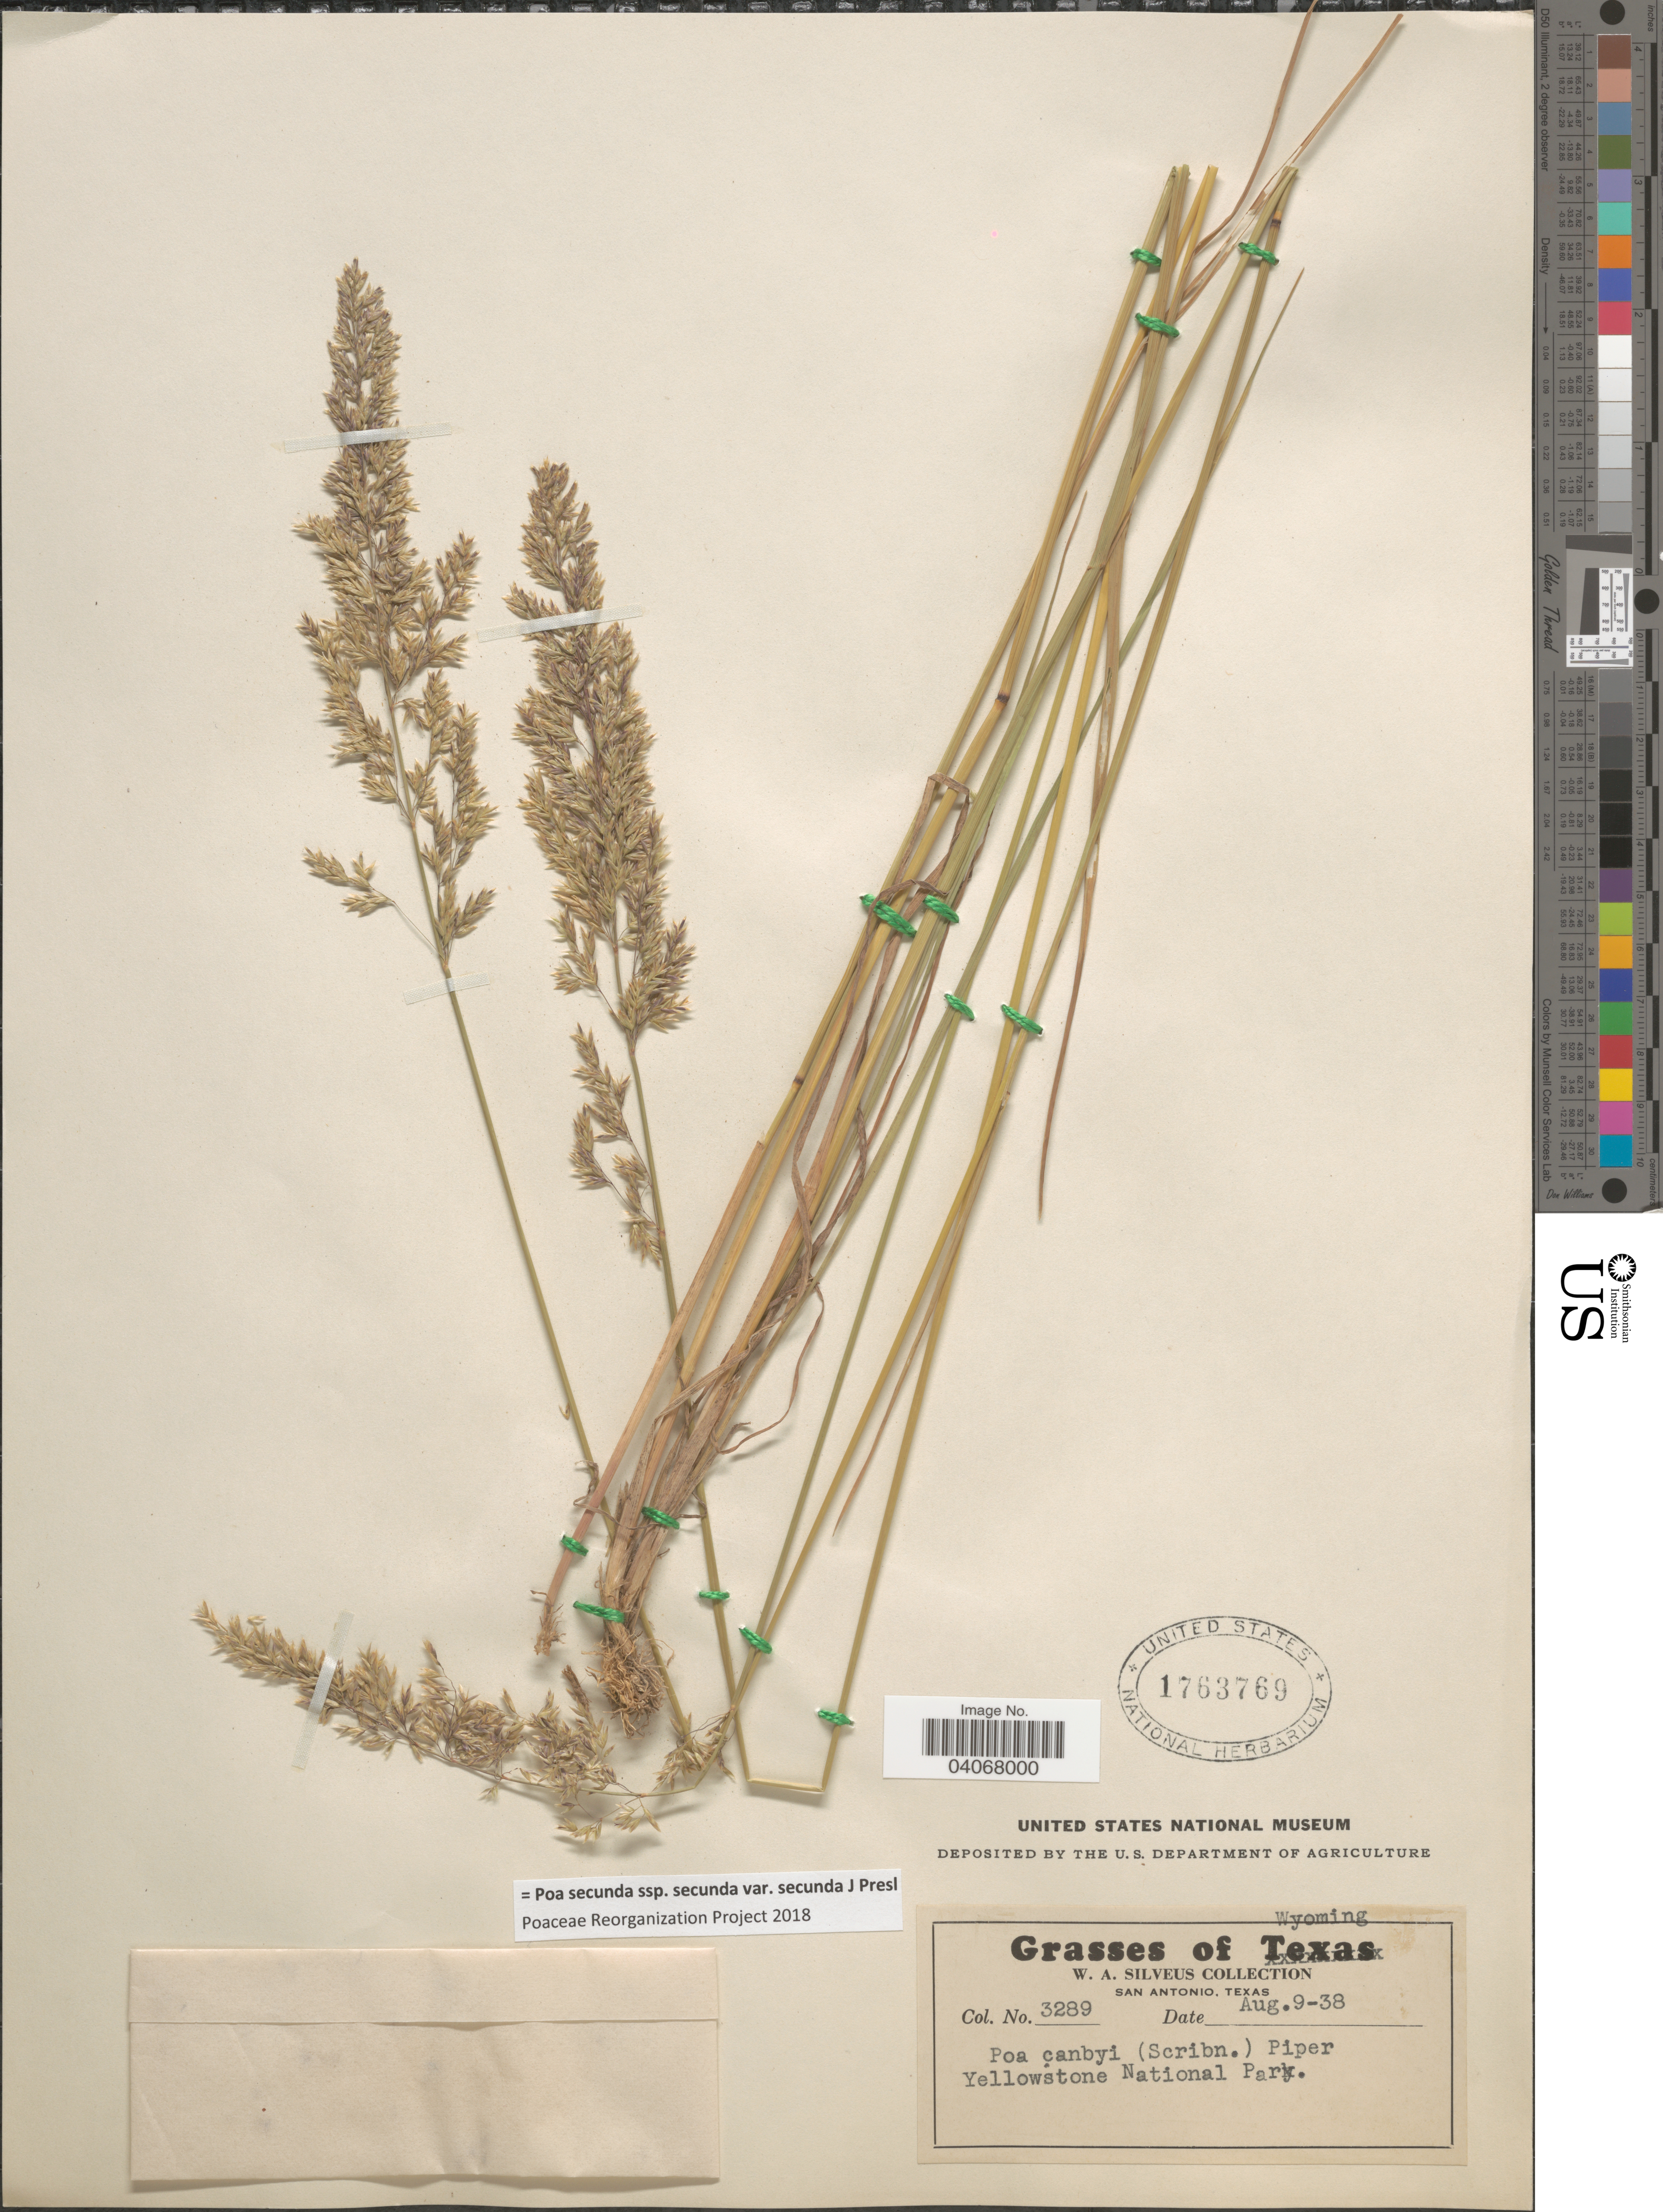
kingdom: Plantae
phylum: Tracheophyta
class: Liliopsida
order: Poales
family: Poaceae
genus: Poa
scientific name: Poa secunda subsp. secunda var. secunda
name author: J. Presl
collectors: W. Silveus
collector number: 3289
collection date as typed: Transcribed d/m/y: 9/8/38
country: United States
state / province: Wyoming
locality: Yellowstone National Park.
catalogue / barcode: US 1763769